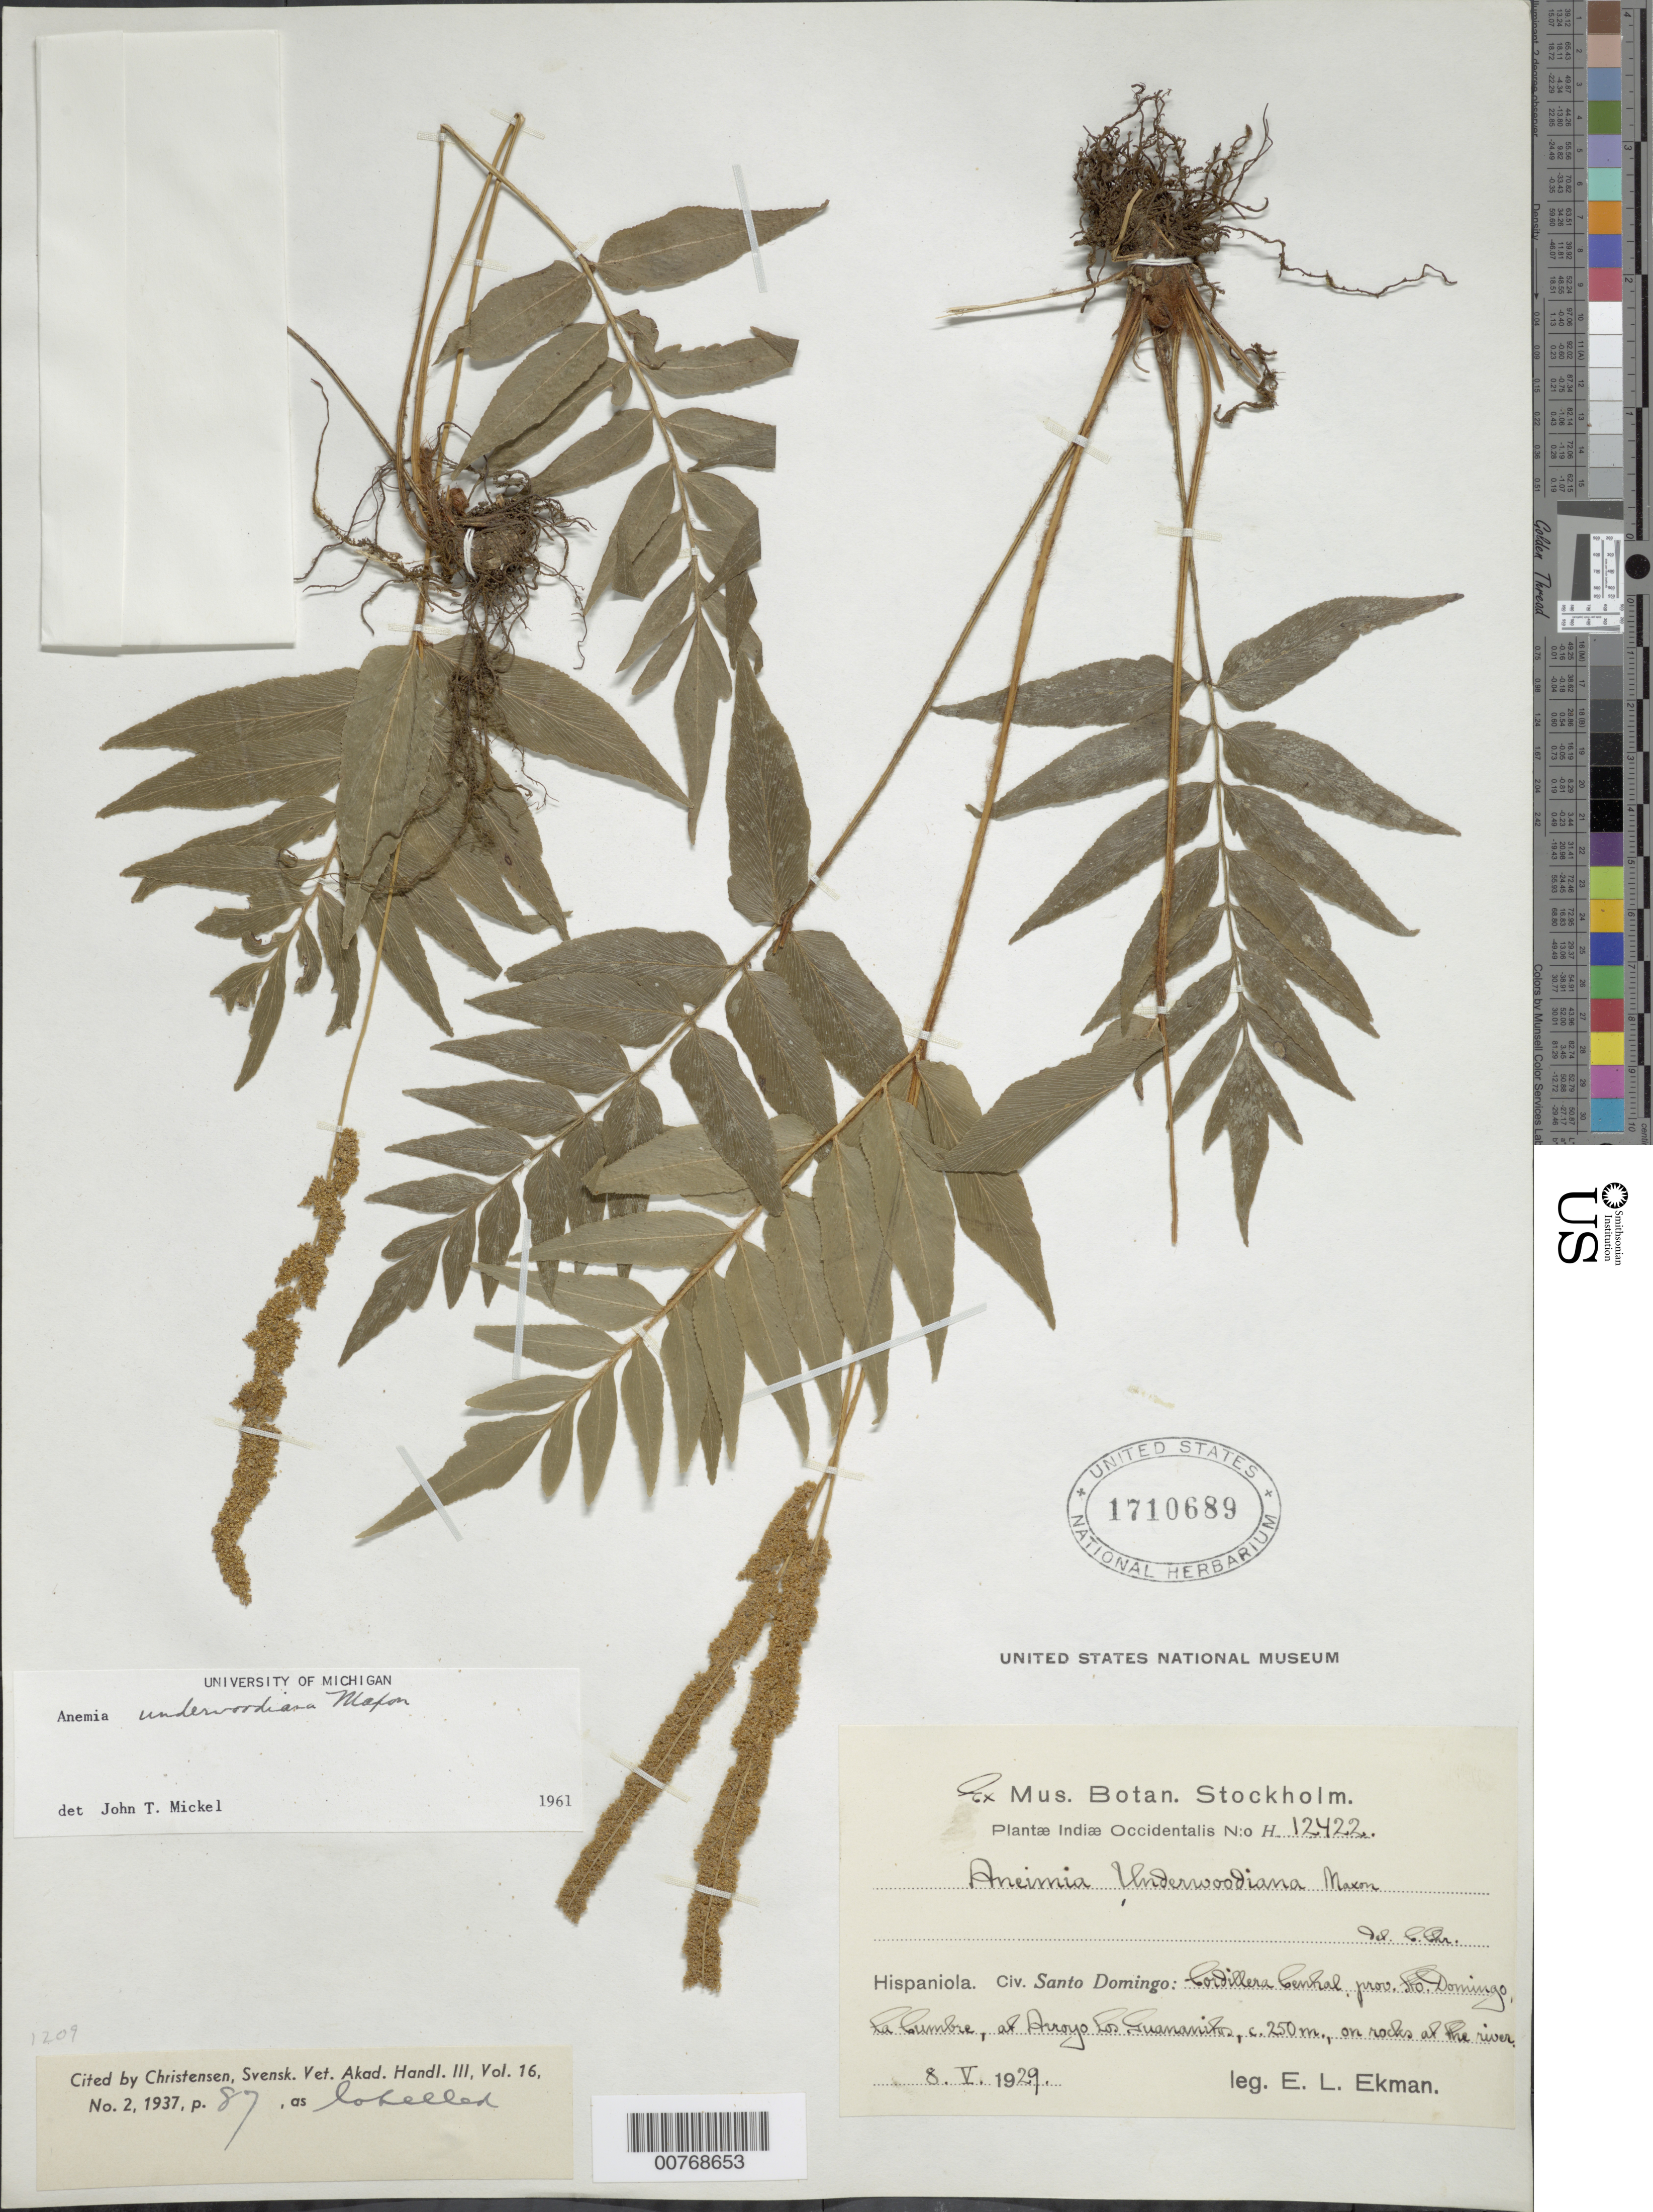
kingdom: Plantae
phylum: Tracheophyta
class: Polypodiopsida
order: Schizaeales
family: Anemiaceae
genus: Anemia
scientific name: Anemia underwoodiana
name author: Maxon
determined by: Mickel, J. T., (NY), New York Botanical Garden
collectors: E. L. Ekman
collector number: H 12422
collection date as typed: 08 May 1929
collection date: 1929-05-08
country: Dominican Republic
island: Hispaniola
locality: Cordillera Central, Provincia Santo Domingo, La Cumbre, at Arroyo Los Guanamitos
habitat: On rocks of the river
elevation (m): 250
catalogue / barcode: US 1710689